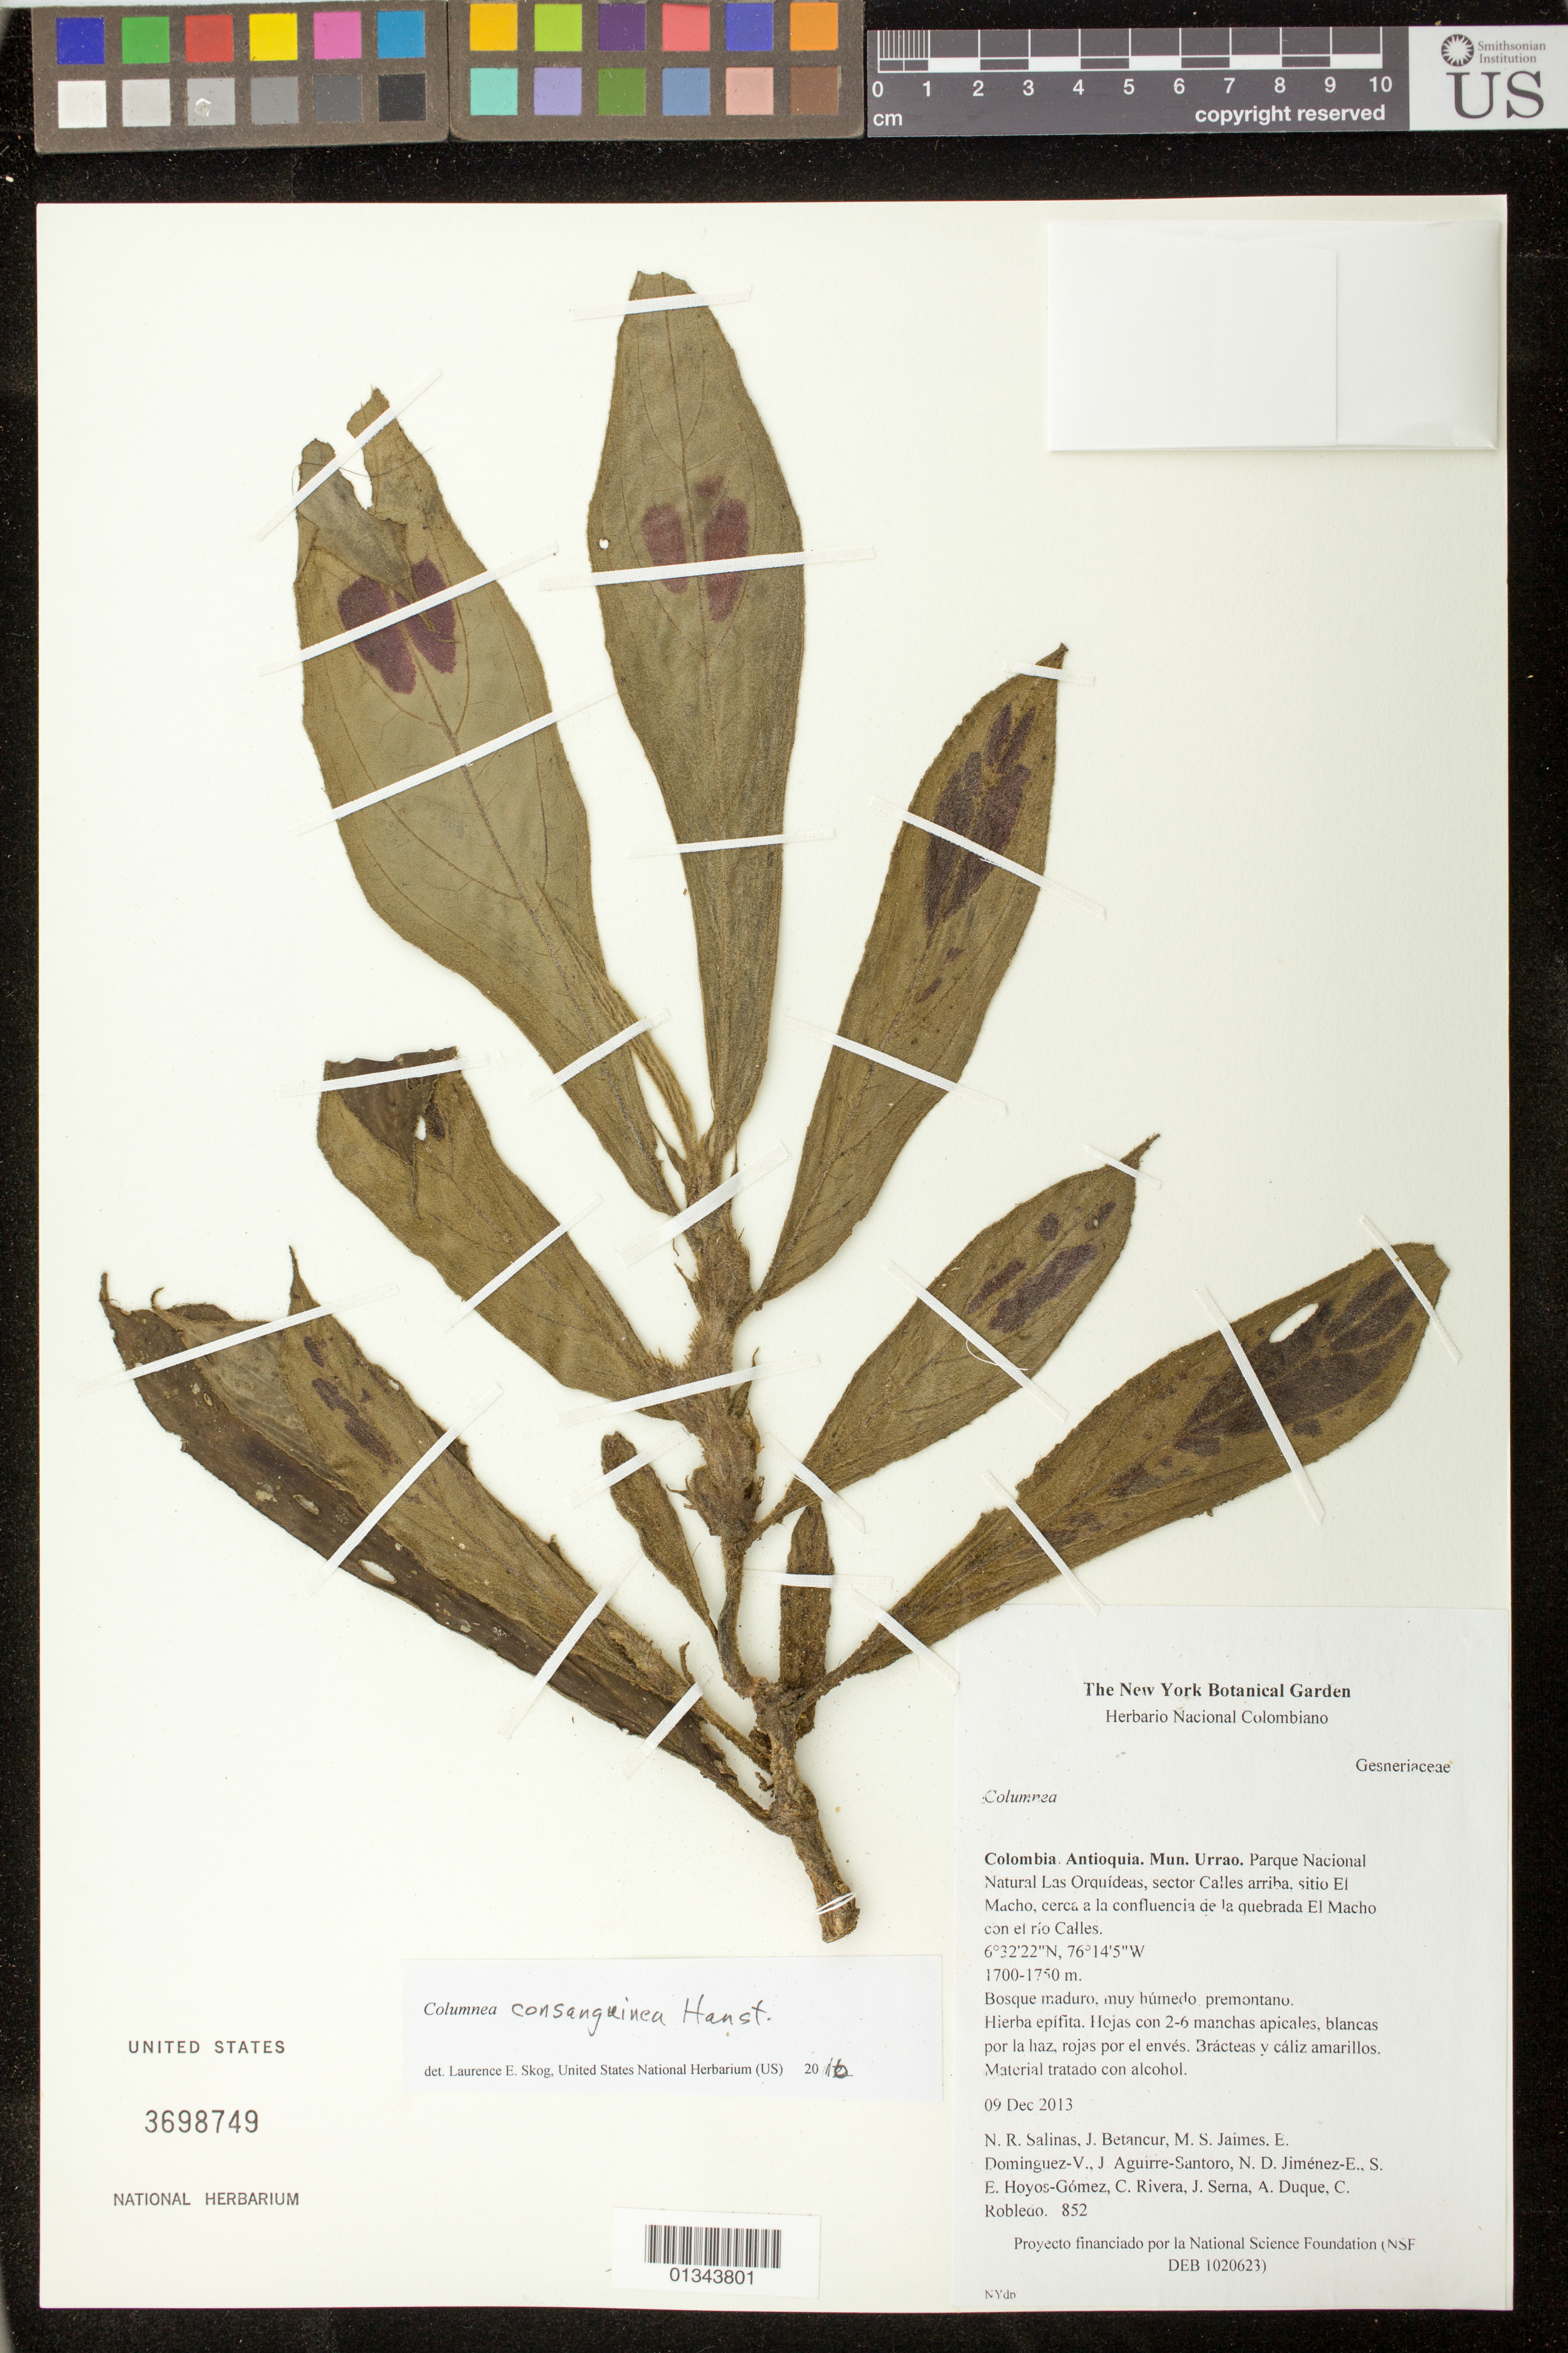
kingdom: Plantae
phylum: Tracheophyta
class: Magnoliopsida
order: Lamiales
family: Gesneriaceae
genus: Columnea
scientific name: Columnea consanguinea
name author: Hanst.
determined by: Skog, Laurence E.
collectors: N. Salinas, J. Betancur, M. Jaimes, E. Dominguez-V., J. Aguirre-Santoro, N. Jimenez-E., E. Hoyos-Gomez, C. Rivera, J. Serna, A. Duque & C. Robledo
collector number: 852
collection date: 2013-12-09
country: Colombia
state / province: Antioquia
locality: Mun. Urrao. Parque Nacional Natural Las Orquideas, sector Calles arriba, sitio El Macho con el rio Calles.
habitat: Bosque maduro, muy humedo premontano.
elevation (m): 1700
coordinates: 6 32 22 N, 76 14 05 W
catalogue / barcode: US 3698749